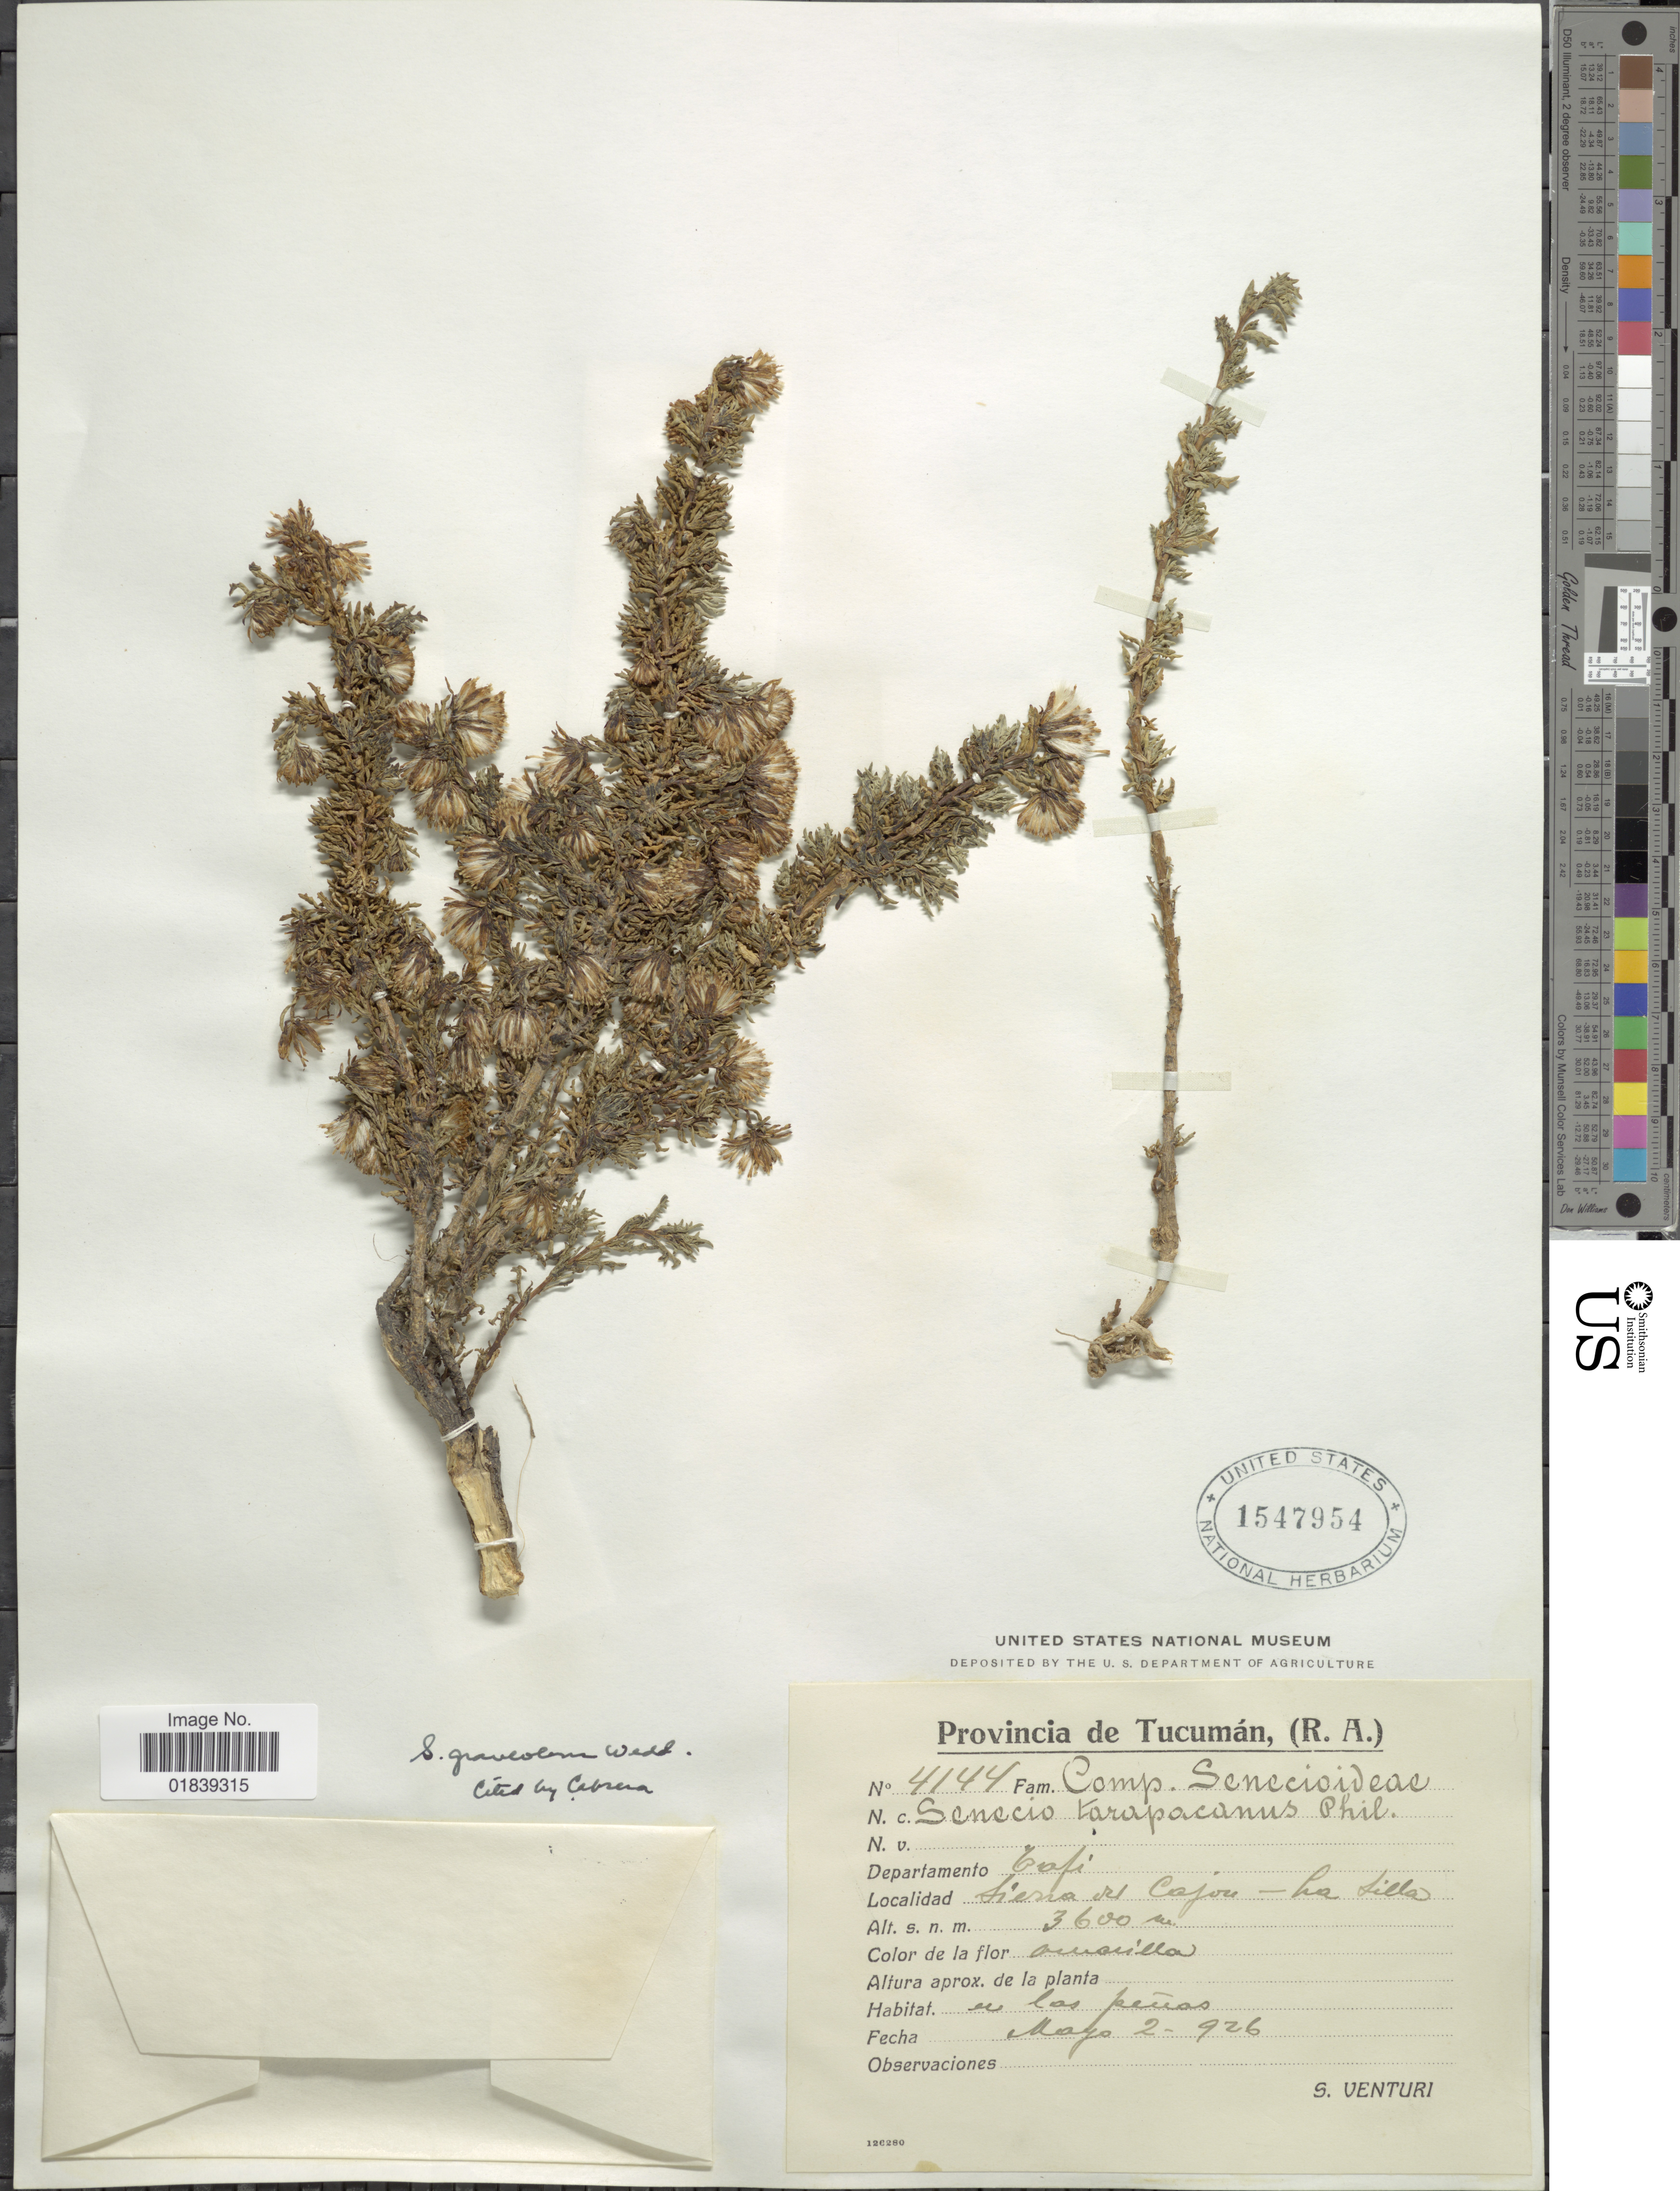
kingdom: Plantae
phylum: Tracheophyta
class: Magnoliopsida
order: Asterales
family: Asteraceae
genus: Senecio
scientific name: Senecio nutans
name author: Sch. Bip.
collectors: S. Venturi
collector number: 4144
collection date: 1926-05-02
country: Argentina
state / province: Tucuman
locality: Departamento Tafi, Sierra del Cajon - La Silla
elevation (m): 3600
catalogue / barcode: US 1547954